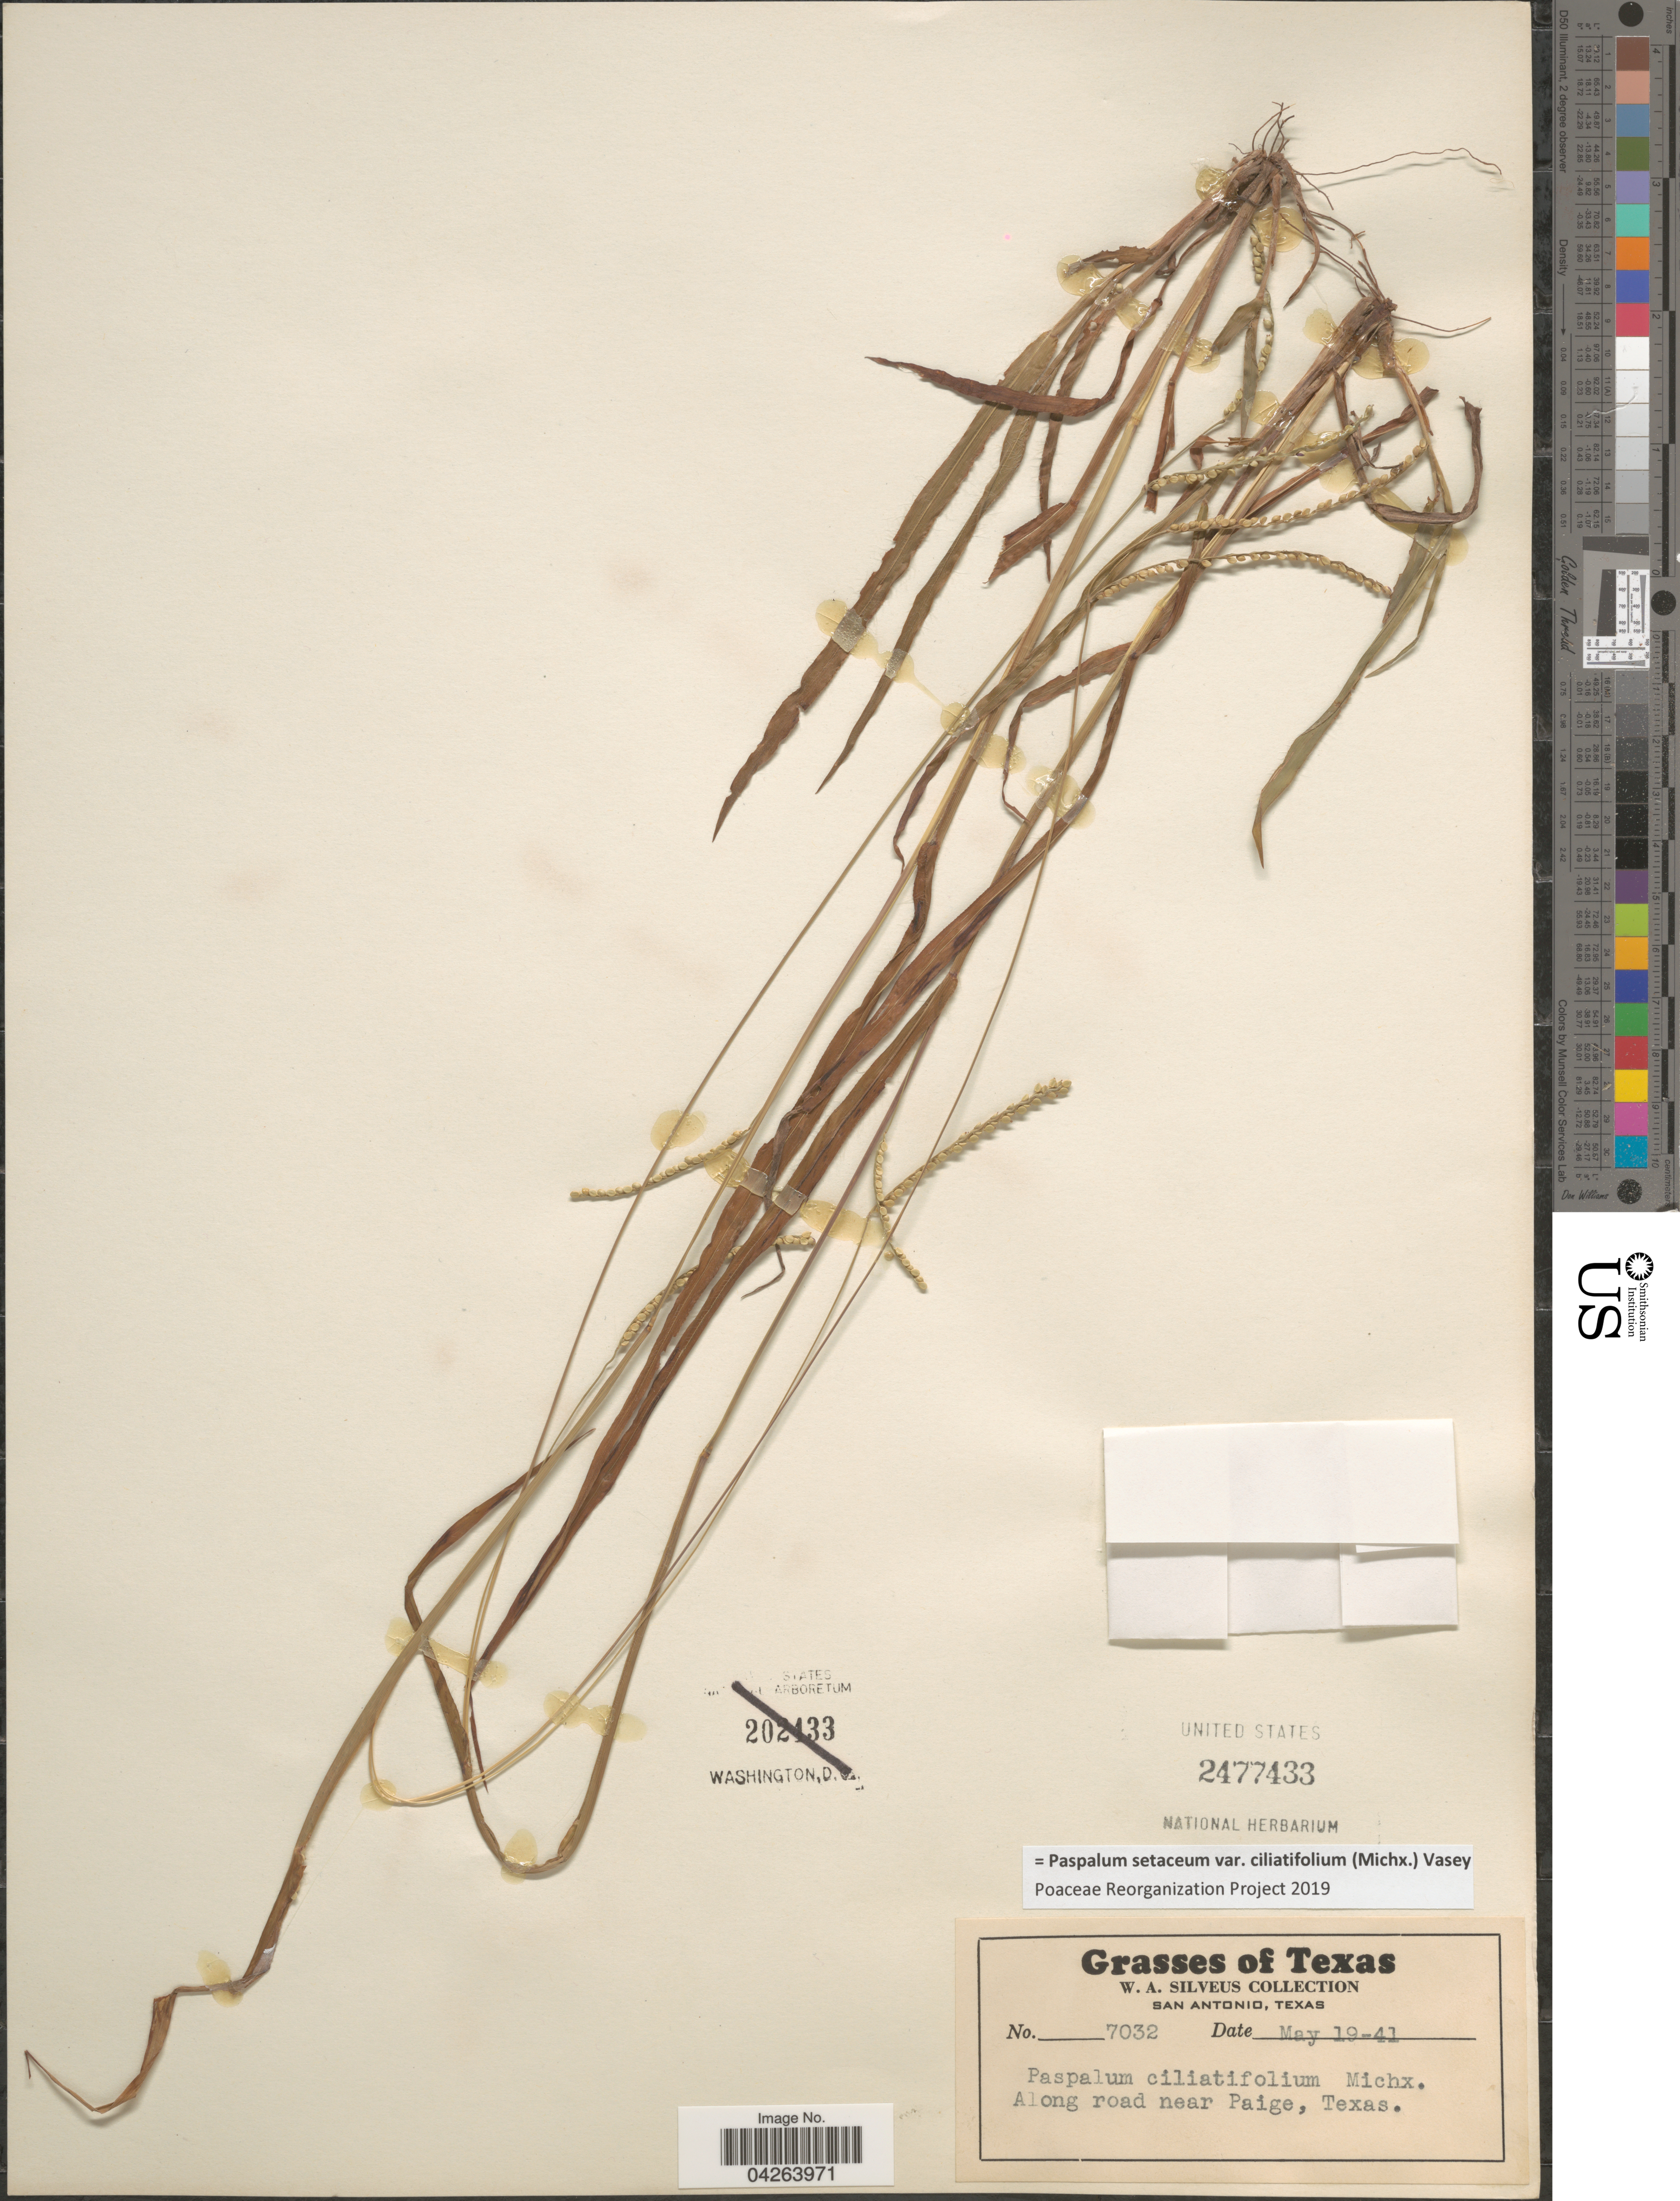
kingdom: Plantae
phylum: Tracheophyta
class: Liliopsida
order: Poales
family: Poaceae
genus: Paspalum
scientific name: Paspalum setaceum var. ciliatifolium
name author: (Michx.) Vasey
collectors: W. Silveus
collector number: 7032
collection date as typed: Transcribed d/m/y: 19/5/41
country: United States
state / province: Texas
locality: Along road near Paige.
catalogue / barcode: US 2477433